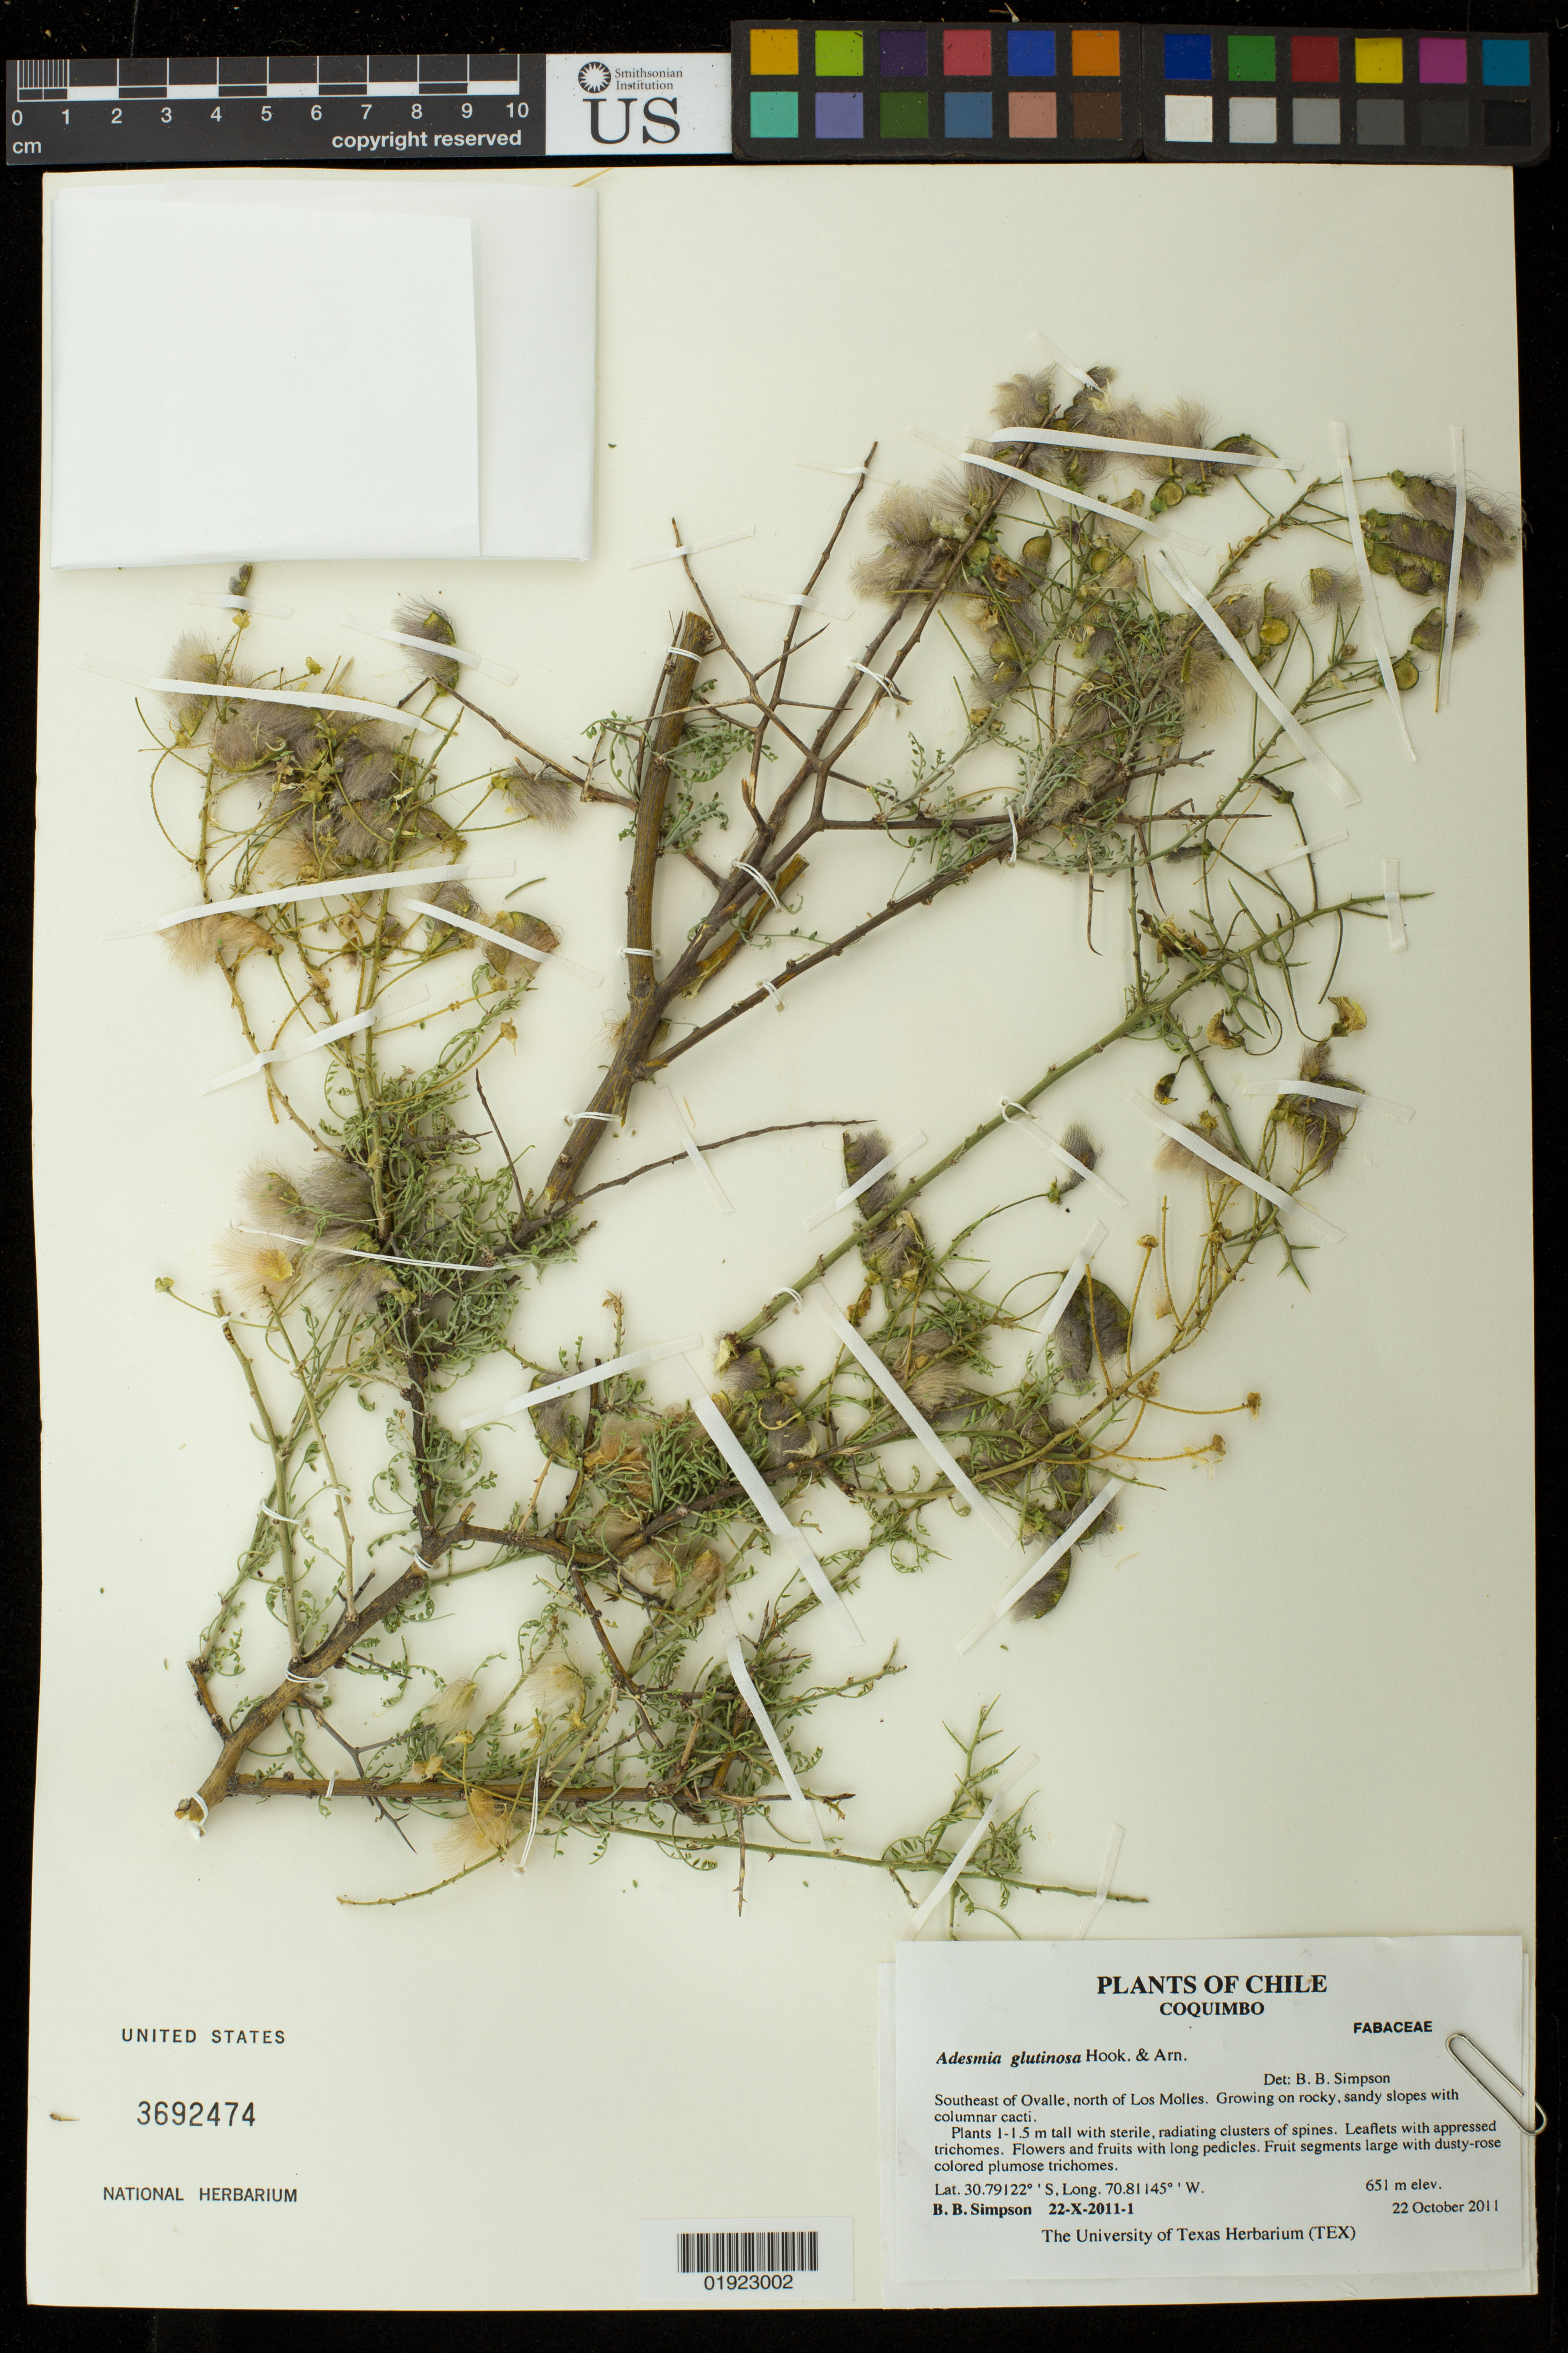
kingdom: Plantae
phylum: Tracheophyta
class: Magnoliopsida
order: Fabales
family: Fabaceae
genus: Adesmia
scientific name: Adesmia glutinosa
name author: Hook. & Arn.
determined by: Simpson, B. B.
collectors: B. Simpson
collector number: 22-X-2011-1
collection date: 2011-10-22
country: Chile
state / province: Coquimbo (IV)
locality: Southeast of Ovalle, north of Los Molles.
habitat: Growing on rocky, sandy slopes with columnar cacti.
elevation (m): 651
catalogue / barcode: US 3692474